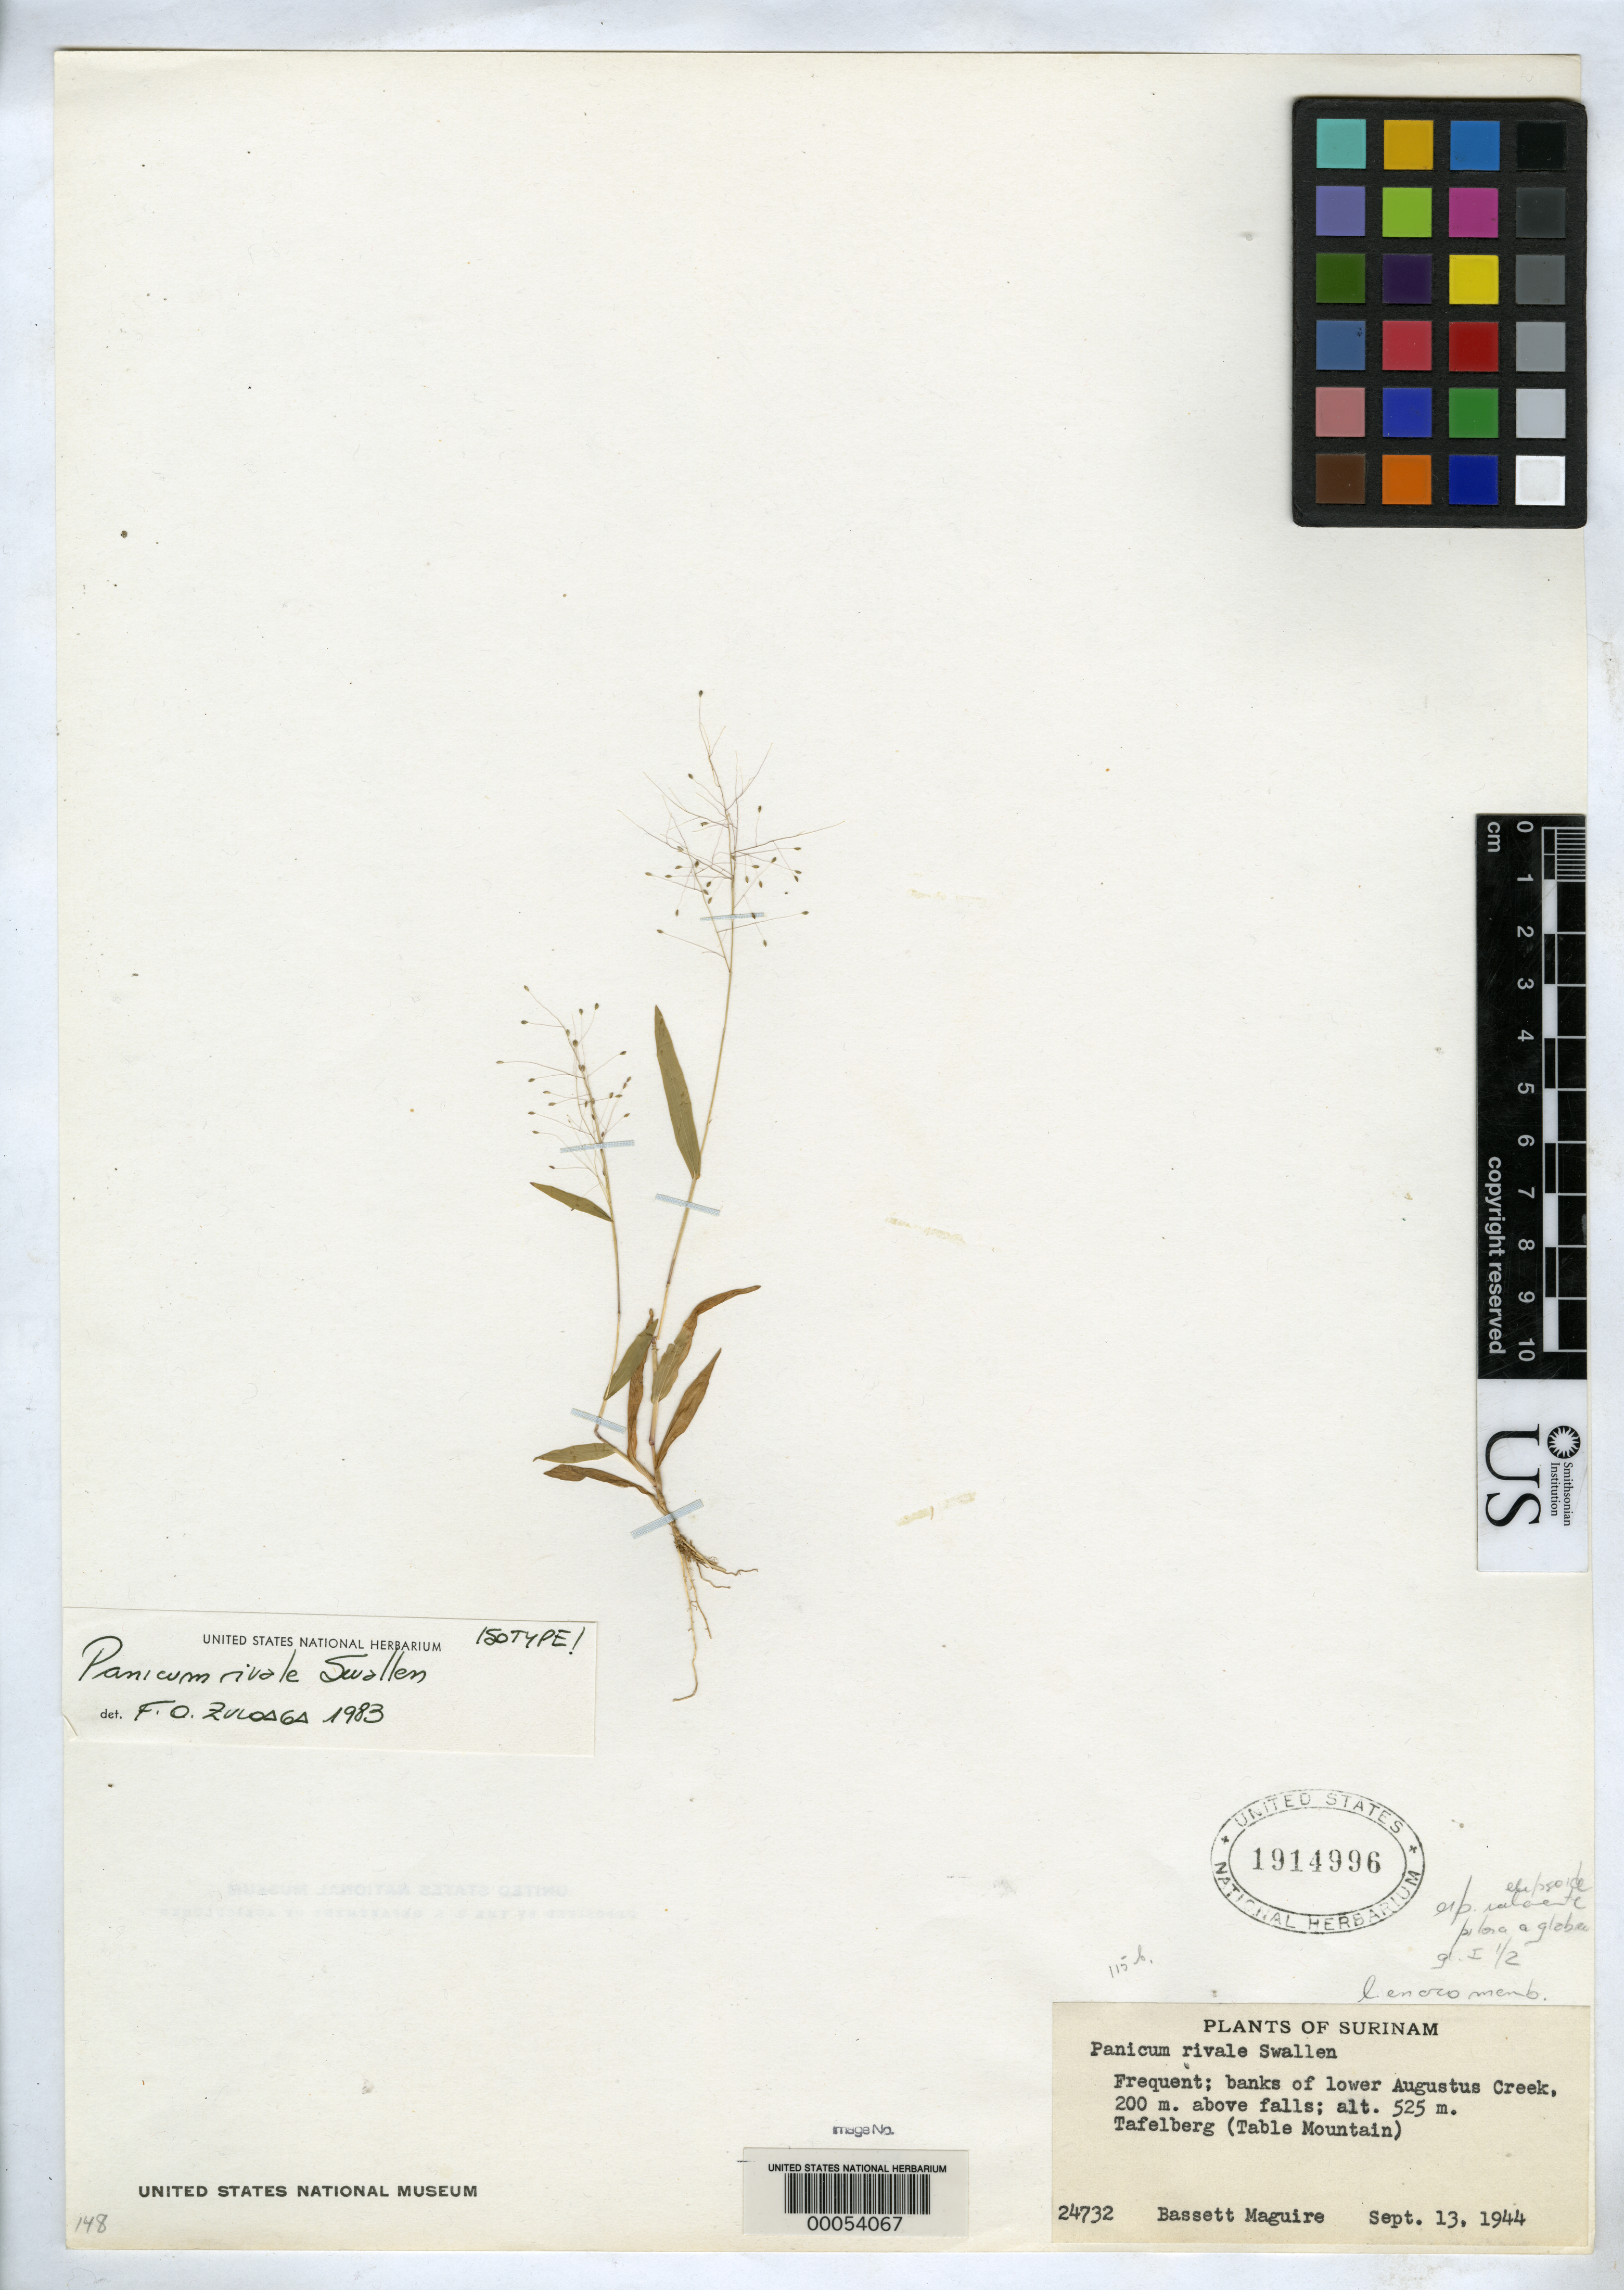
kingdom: Plantae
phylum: Tracheophyta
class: Liliopsida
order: Poales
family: Poaceae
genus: Panicum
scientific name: Panicum rivale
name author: Swallen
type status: Isotype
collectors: B. Maguire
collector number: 24732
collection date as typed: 13 Sep 1944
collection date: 1944-09-13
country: Suriname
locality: Lower Augustus Creek.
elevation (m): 525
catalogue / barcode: US 1914996